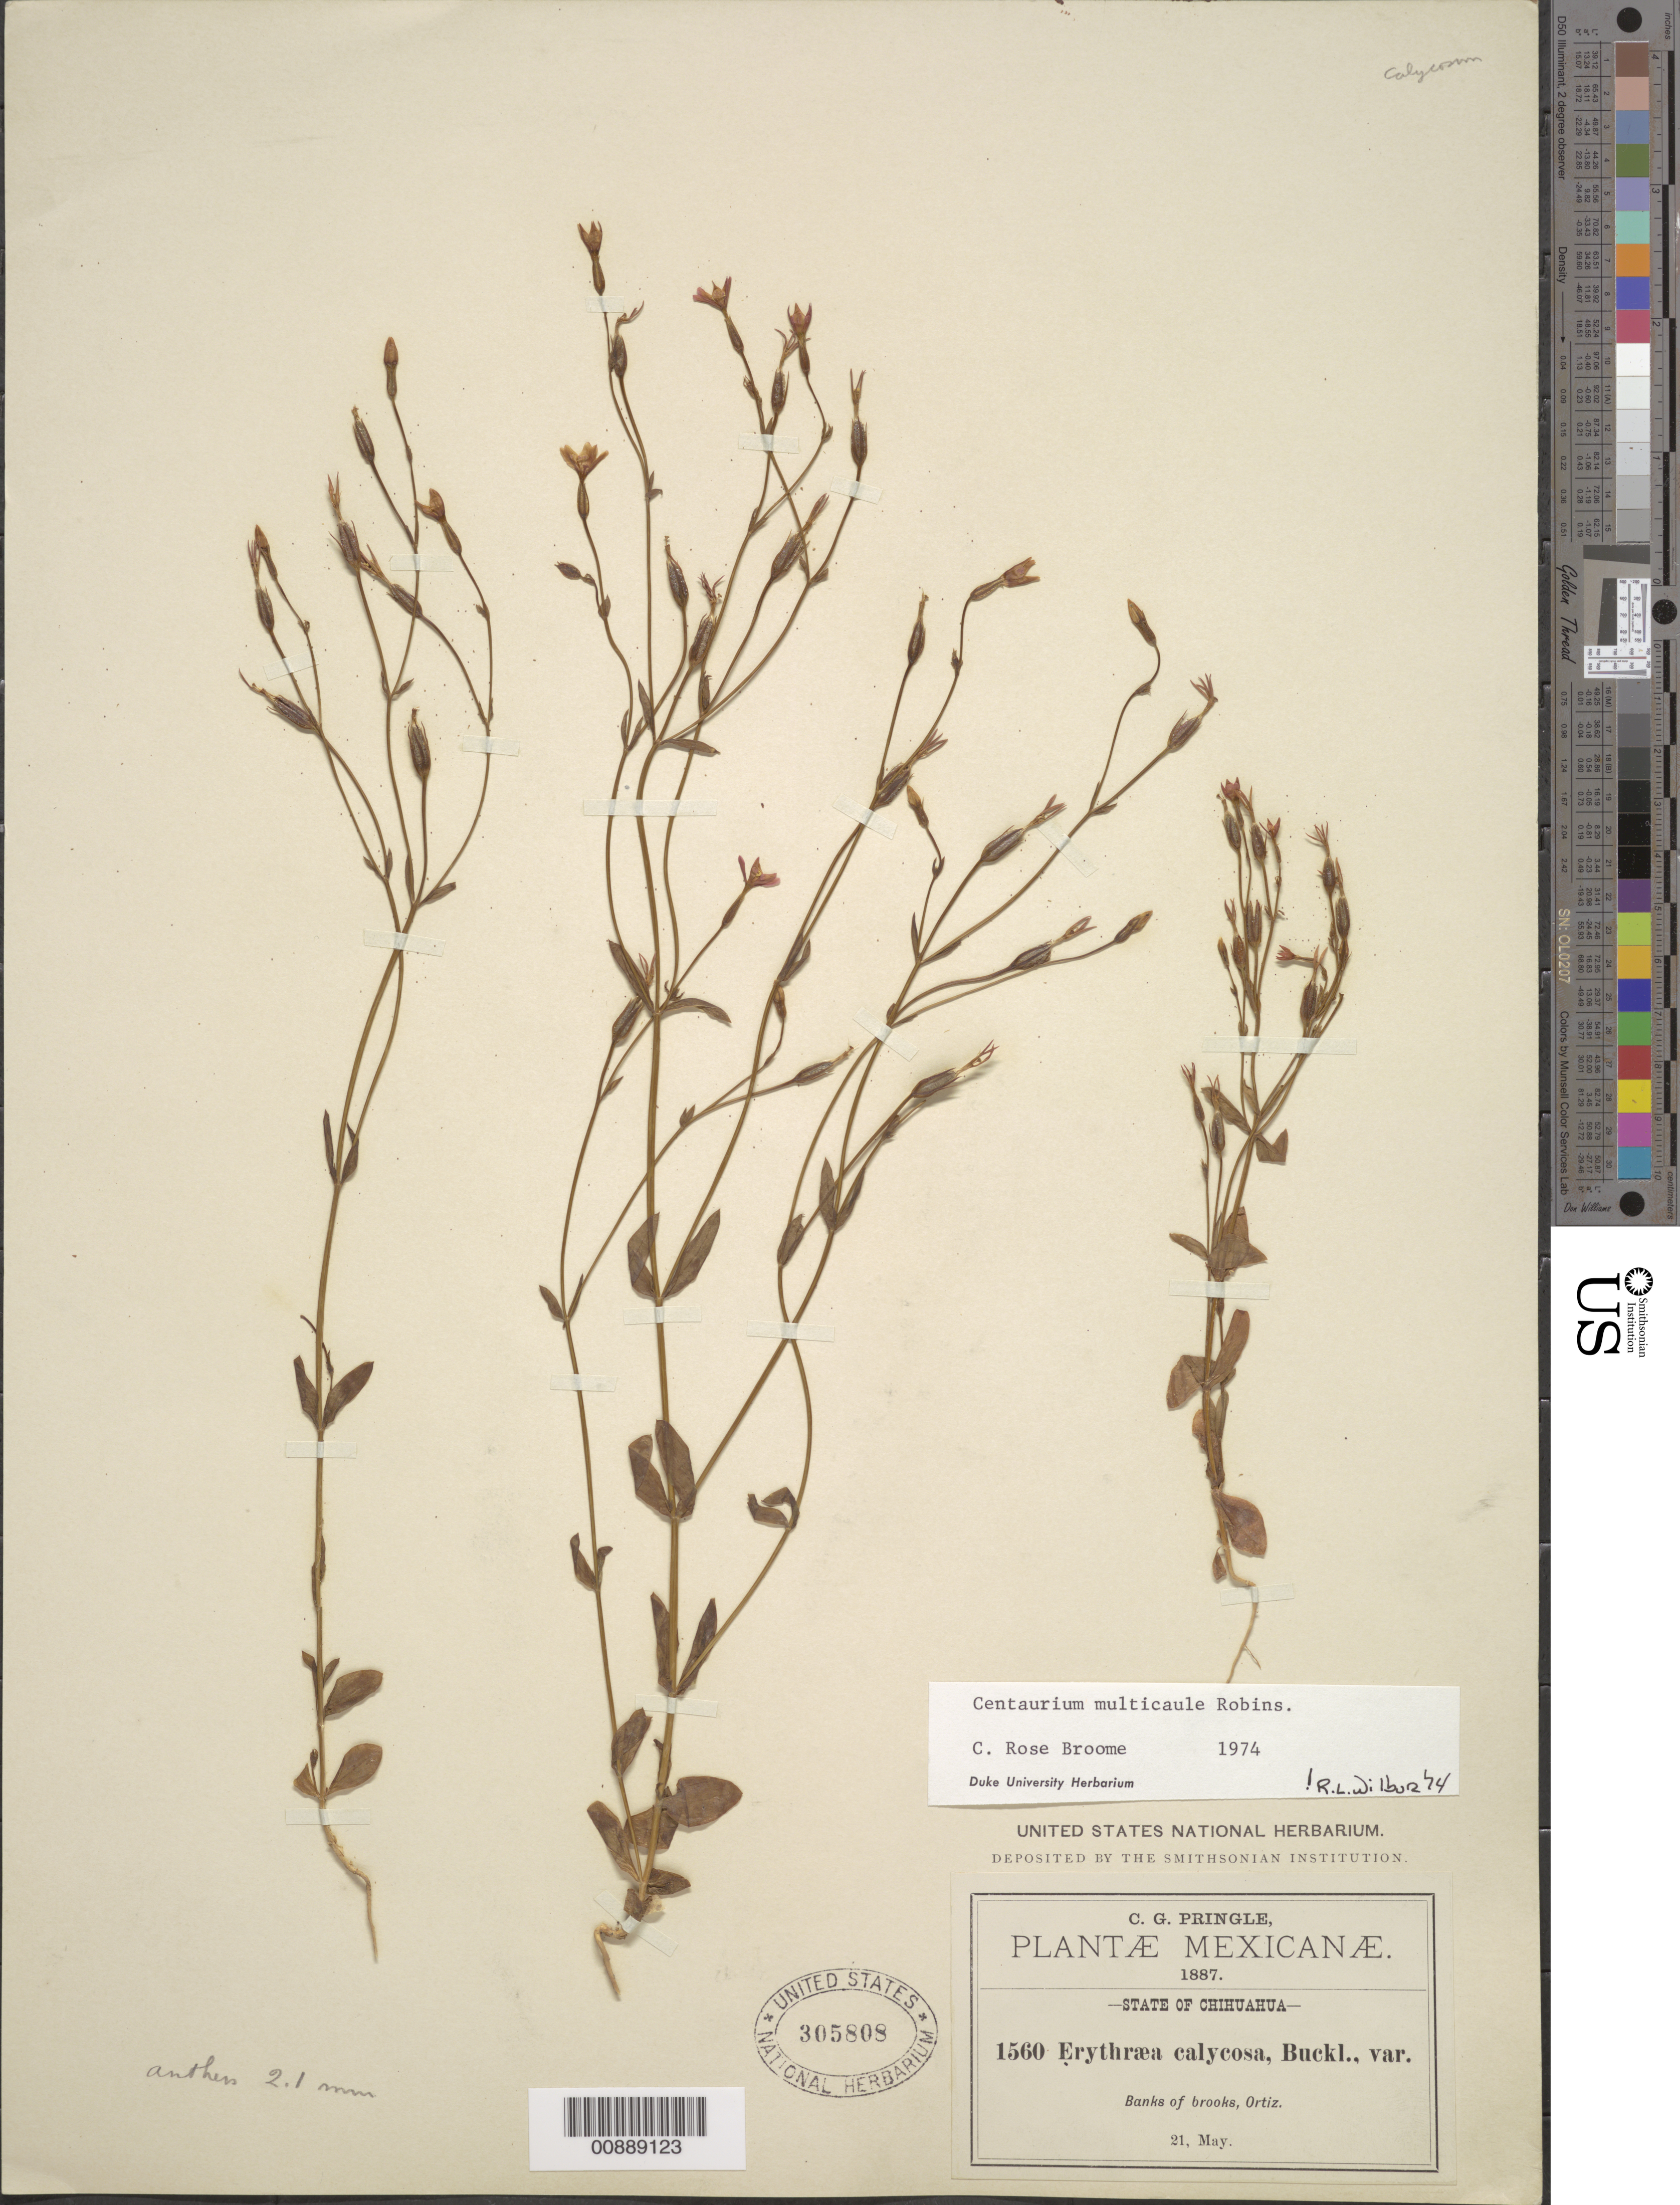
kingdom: Plantae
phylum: Tracheophyta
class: Magnoliopsida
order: Gentianales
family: Gentianaceae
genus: Centaurium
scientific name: Centaurium multicaule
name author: B.L. Rob.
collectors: C. G. Pringle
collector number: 1560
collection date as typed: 21 May 1887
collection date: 1887-05-21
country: Mexico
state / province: Chihuahua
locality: Ortiz, Chihuahua.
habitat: Banks of brooks.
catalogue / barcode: US 305808